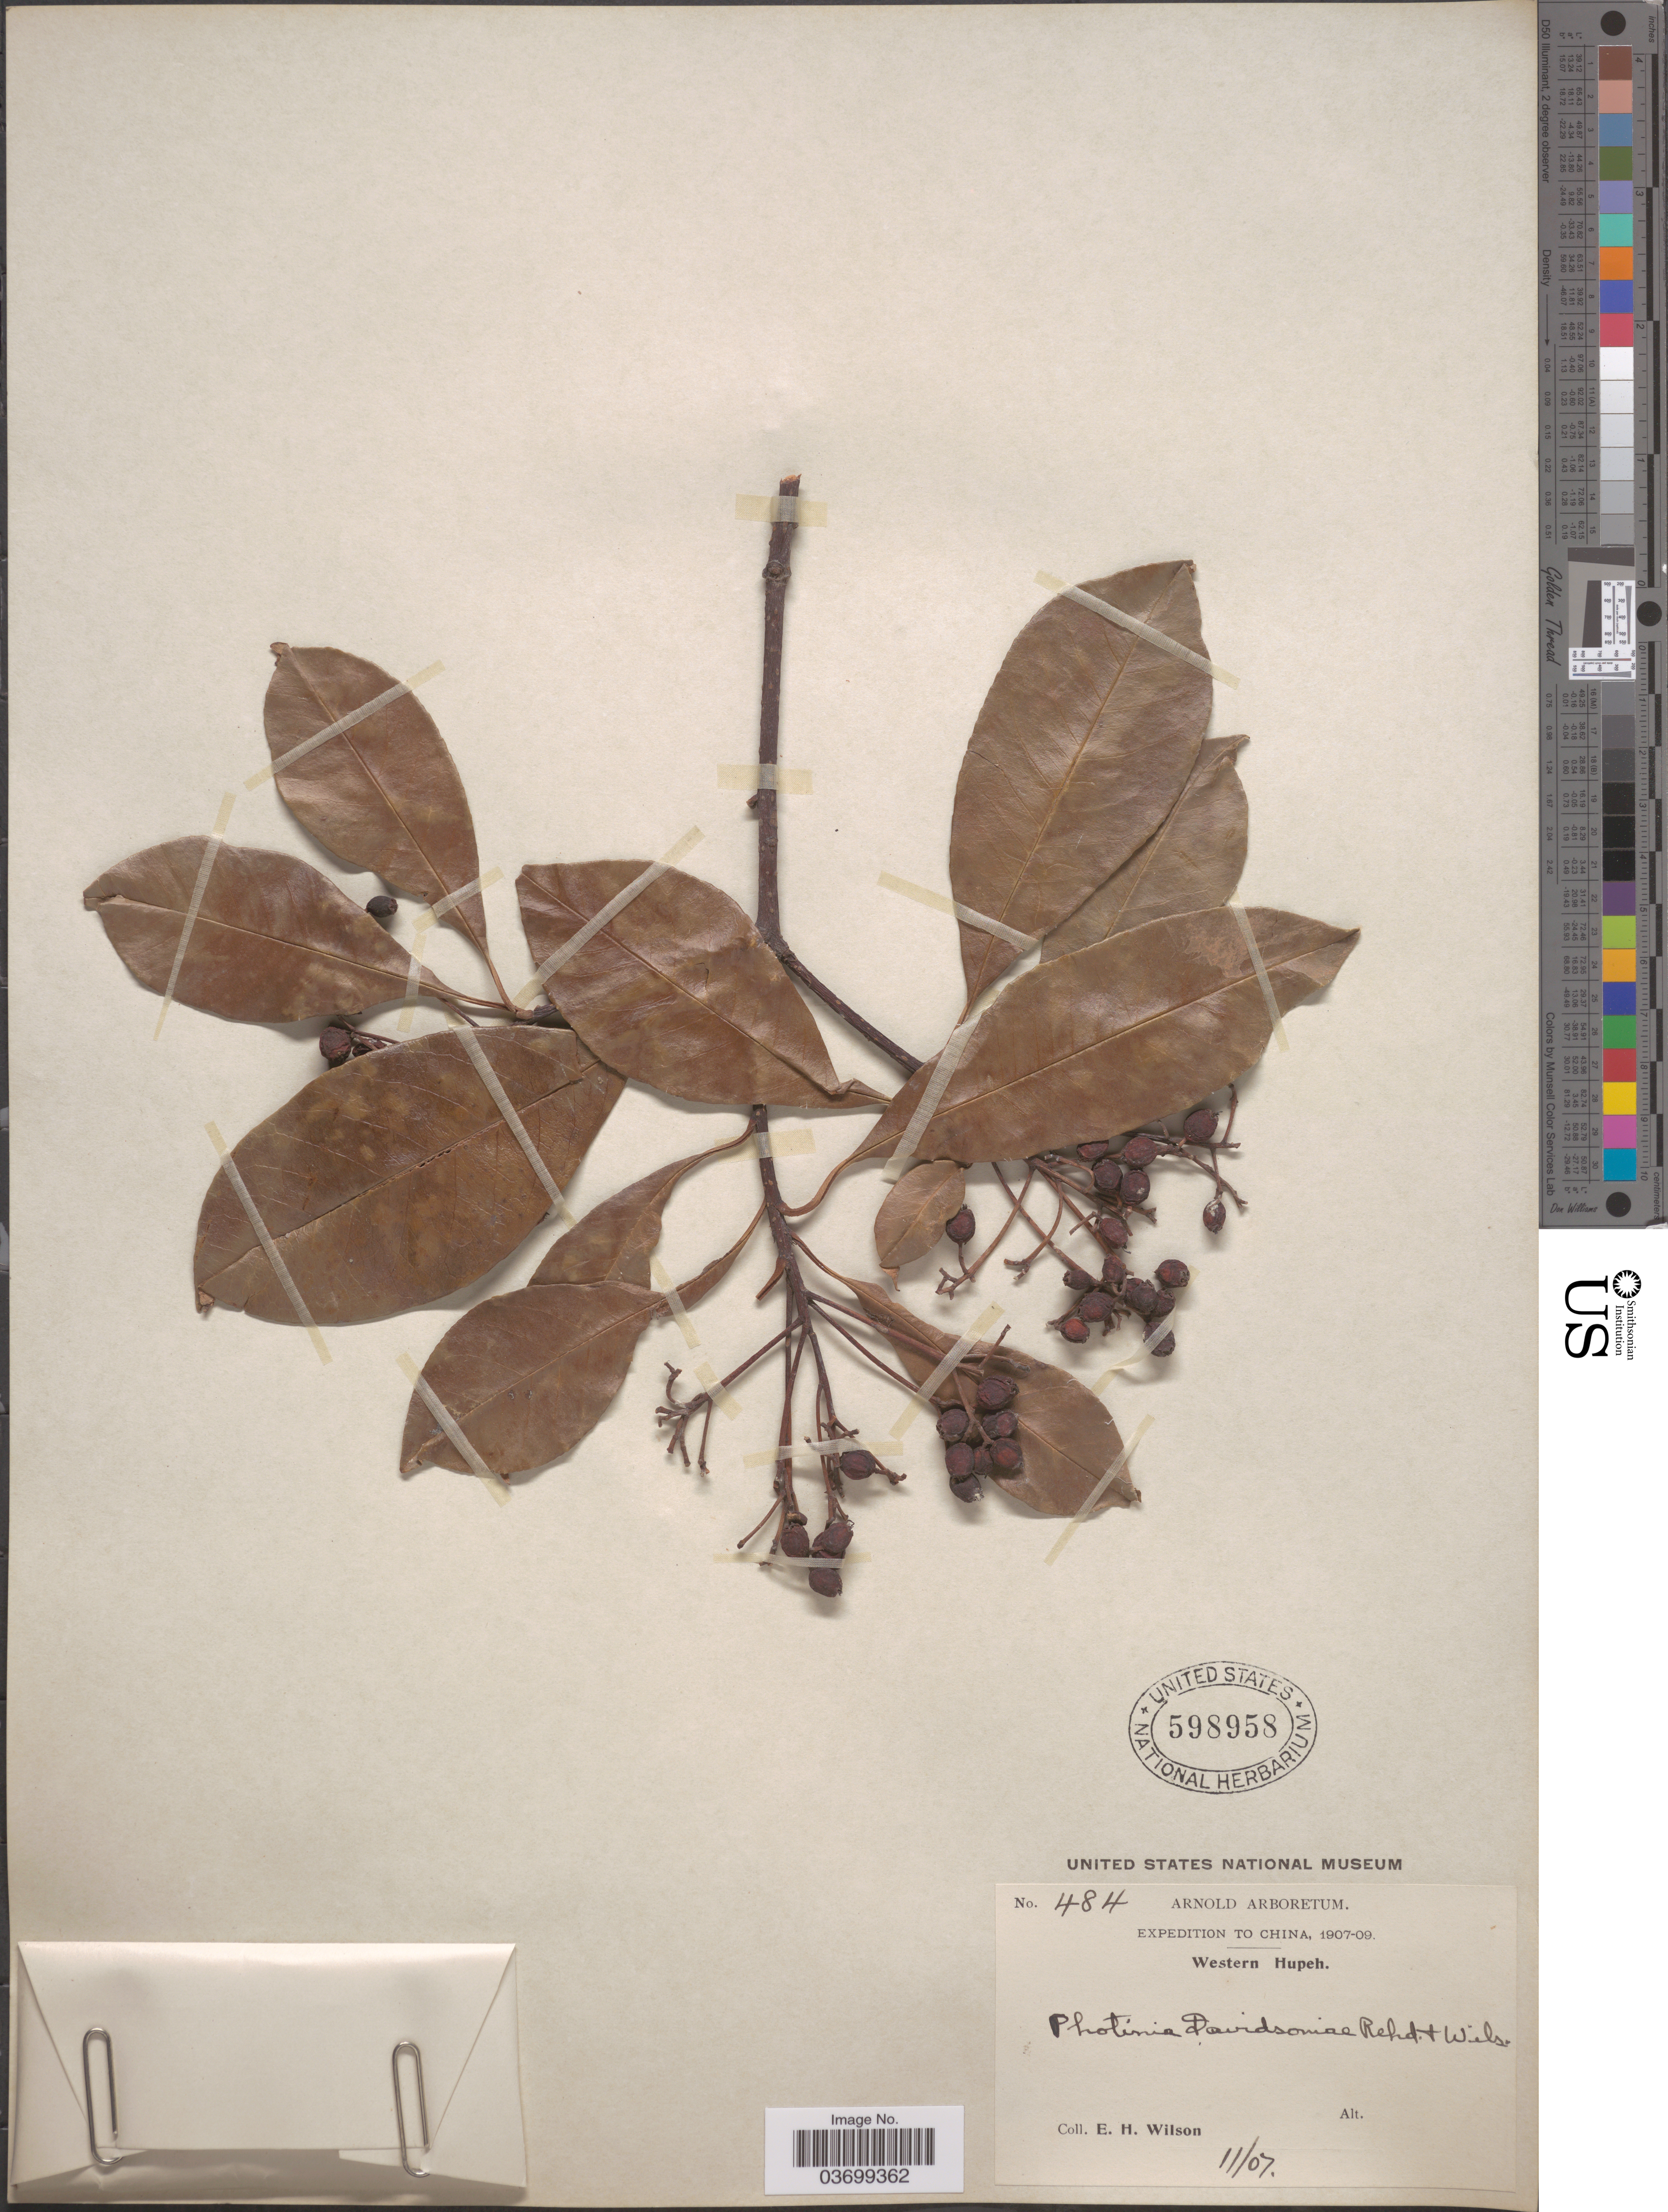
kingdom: Plantae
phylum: Tracheophyta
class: Magnoliopsida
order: Rosales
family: Rosaceae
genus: Photinia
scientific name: Photinia davidsoniae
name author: Rehder & E.H. Wilson in Sarg.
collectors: E. Wilson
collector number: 484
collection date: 1907-11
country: China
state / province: Hubei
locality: Western Hupeh.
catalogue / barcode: US 598958